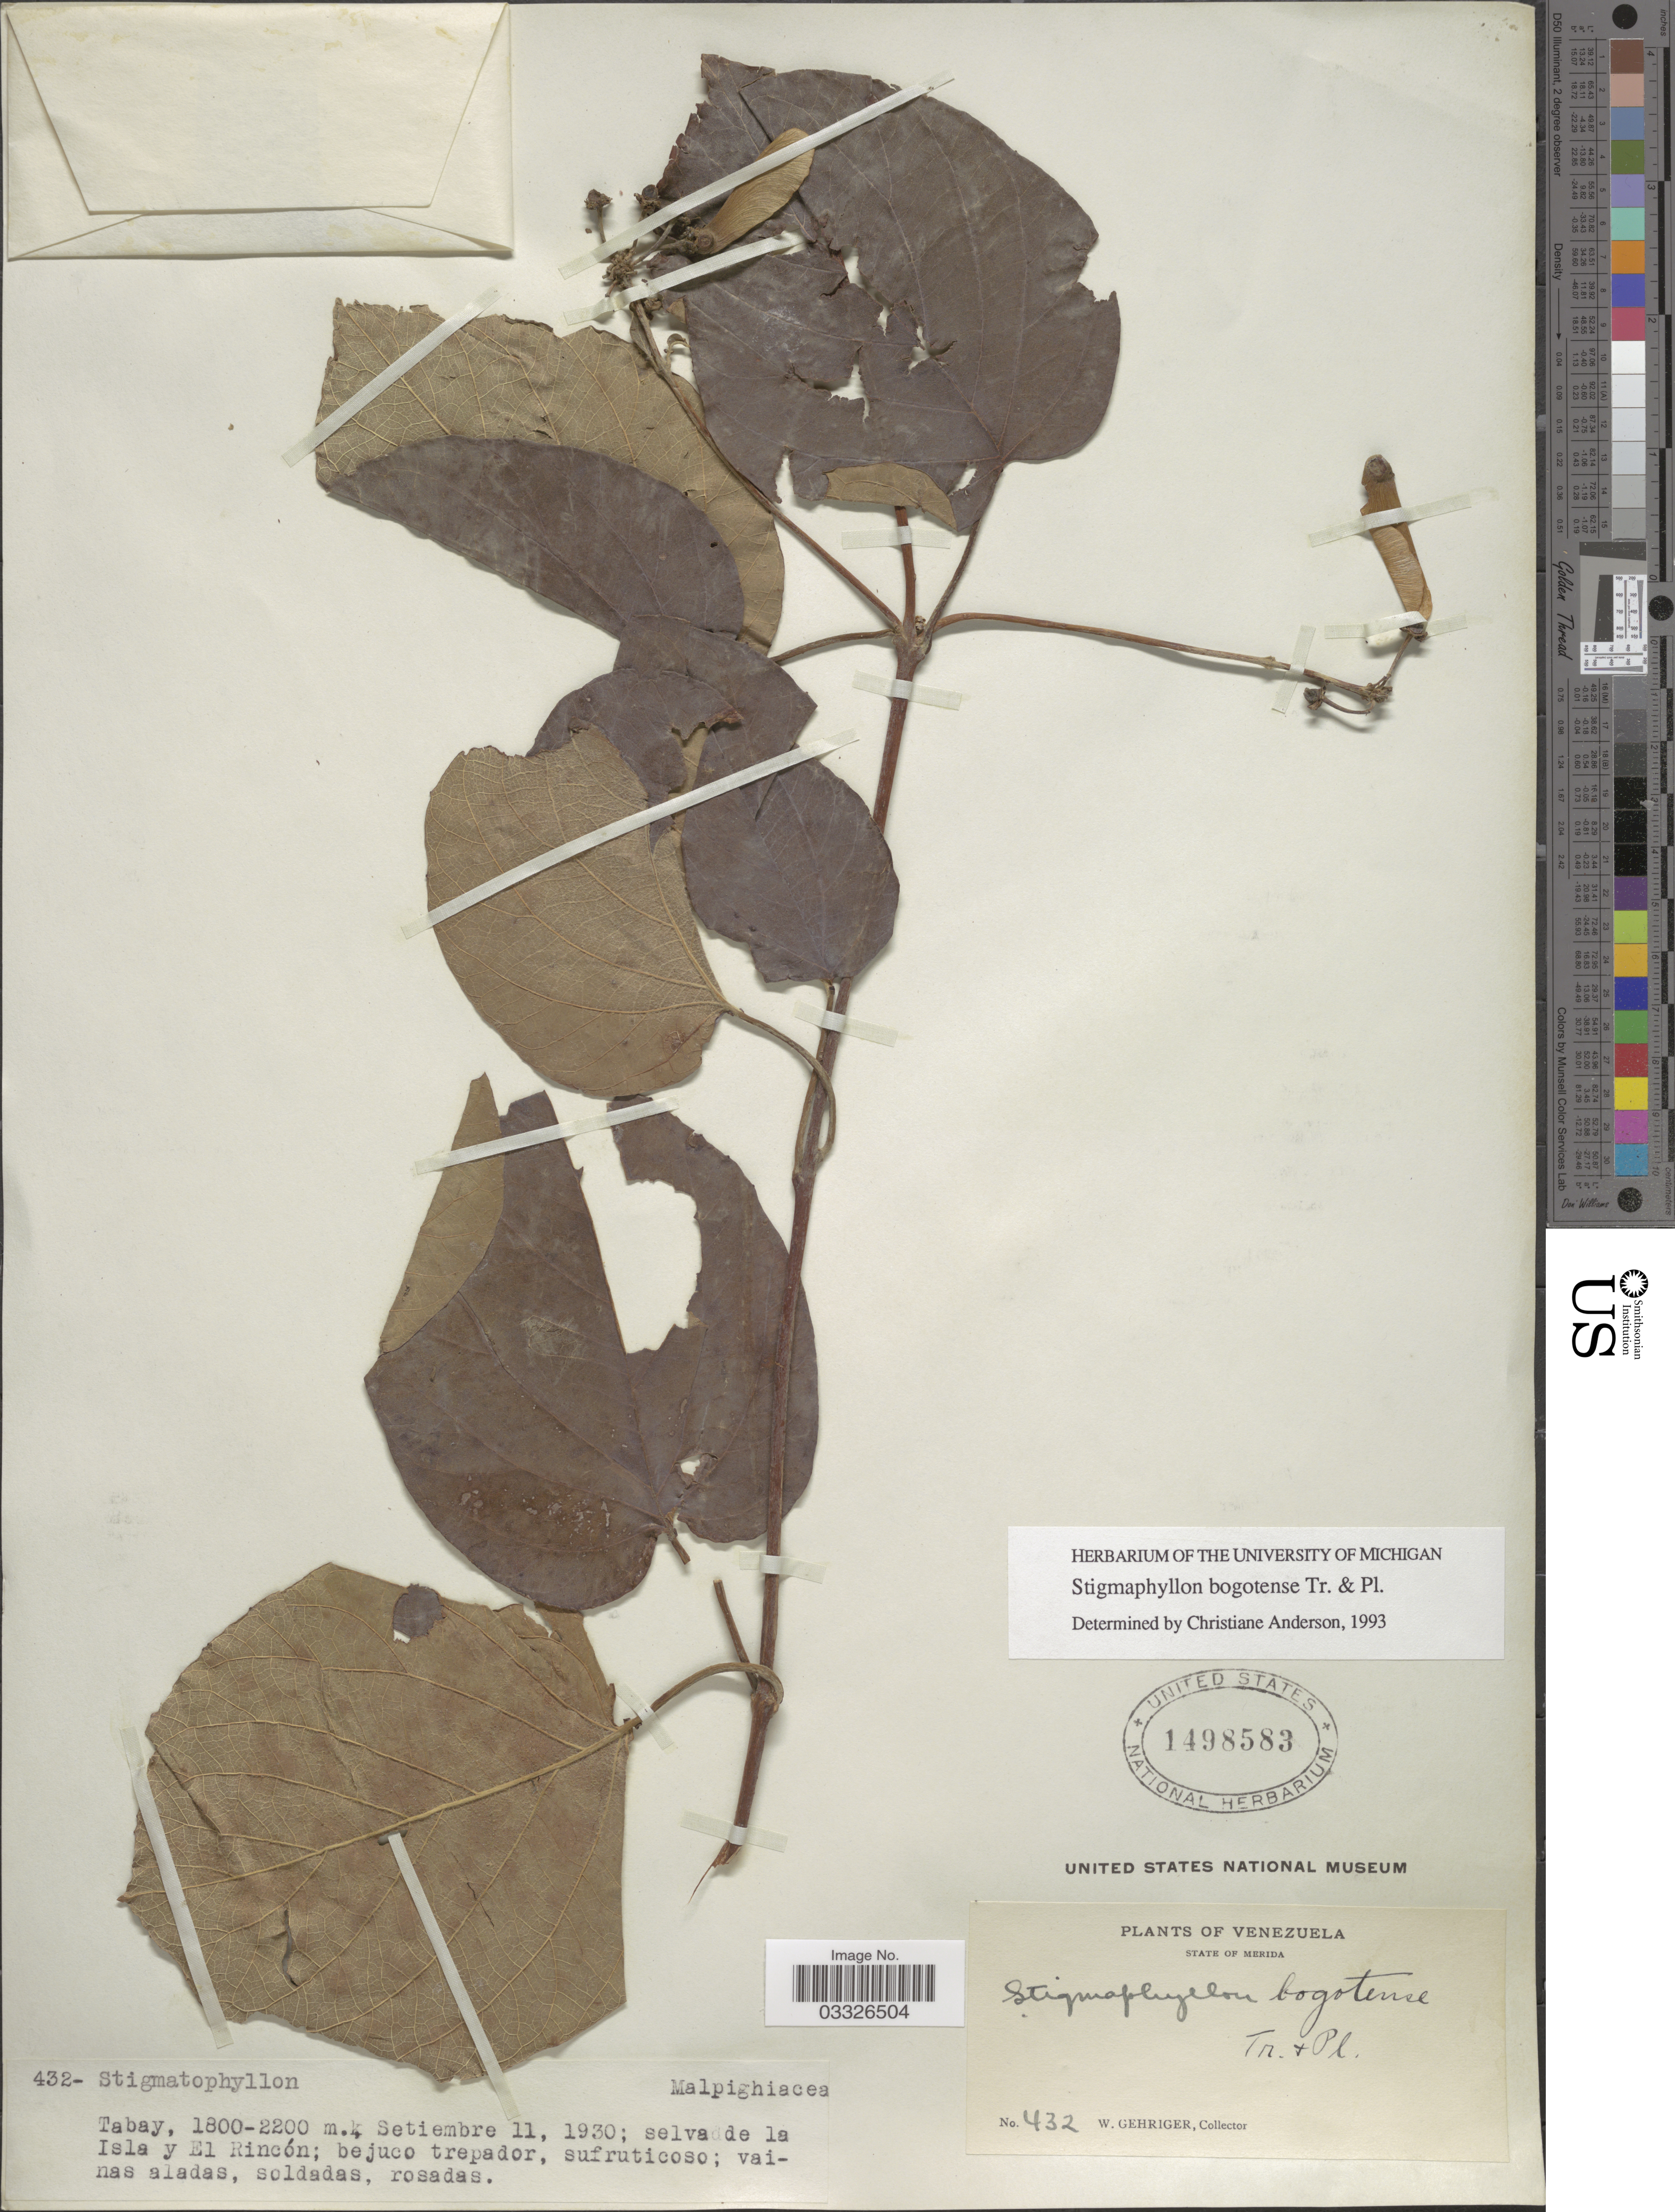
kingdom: Plantae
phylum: Tracheophyta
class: Magnoliopsida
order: Malpighiales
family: Malpighiaceae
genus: Stigmaphyllon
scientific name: Stigmaphyllon bogotense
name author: Triana & Planch.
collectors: W. Gehriger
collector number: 432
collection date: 1930-09-11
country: Venezuela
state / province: Mérida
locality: Tabay, selva de la Isla y El Rincón.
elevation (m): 1800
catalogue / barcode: US 1498583